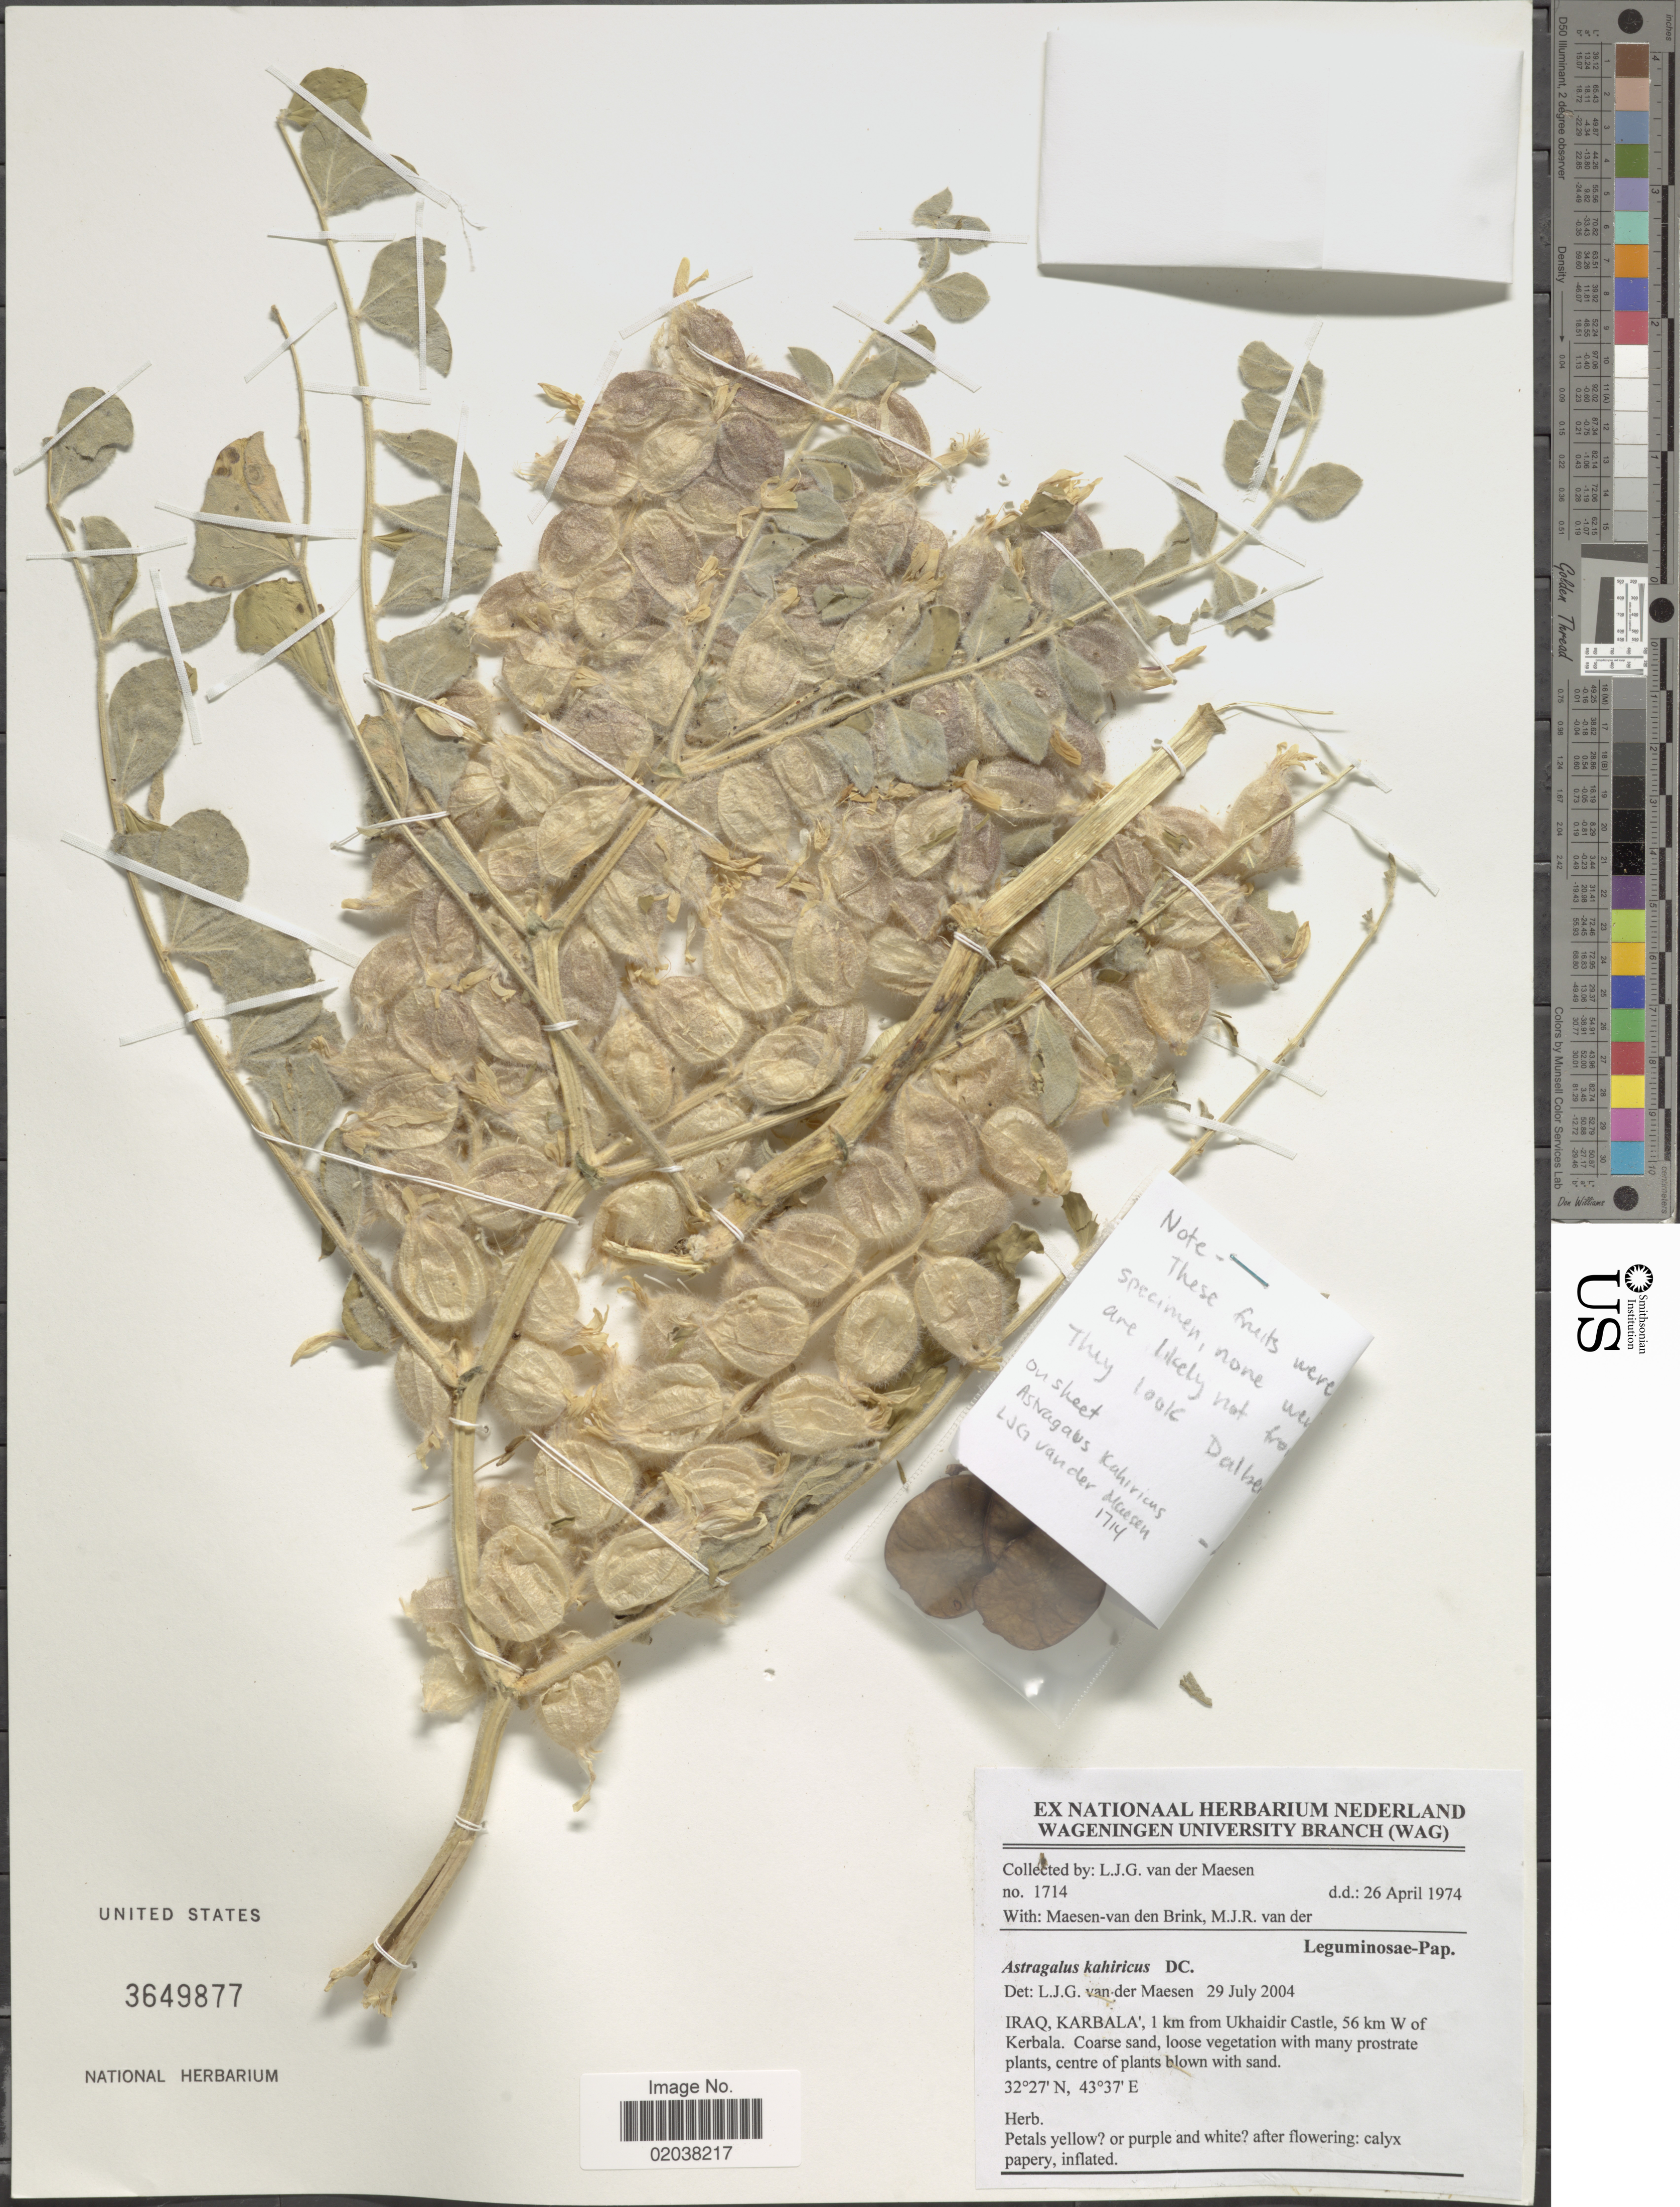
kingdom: Plantae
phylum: Tracheophyta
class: Magnoliopsida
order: Fabales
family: Fabaceae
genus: Astragalus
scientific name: Astragalus kahiricus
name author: DC.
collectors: L. van der Maesen, M. Maesen-van den Brink & v. M. J. R.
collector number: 1714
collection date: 1974-04-26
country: Iraq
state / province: Al Karbala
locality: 1 km from Ukhaidir Castle, 56 km W of Kerbala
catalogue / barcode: US 3649877